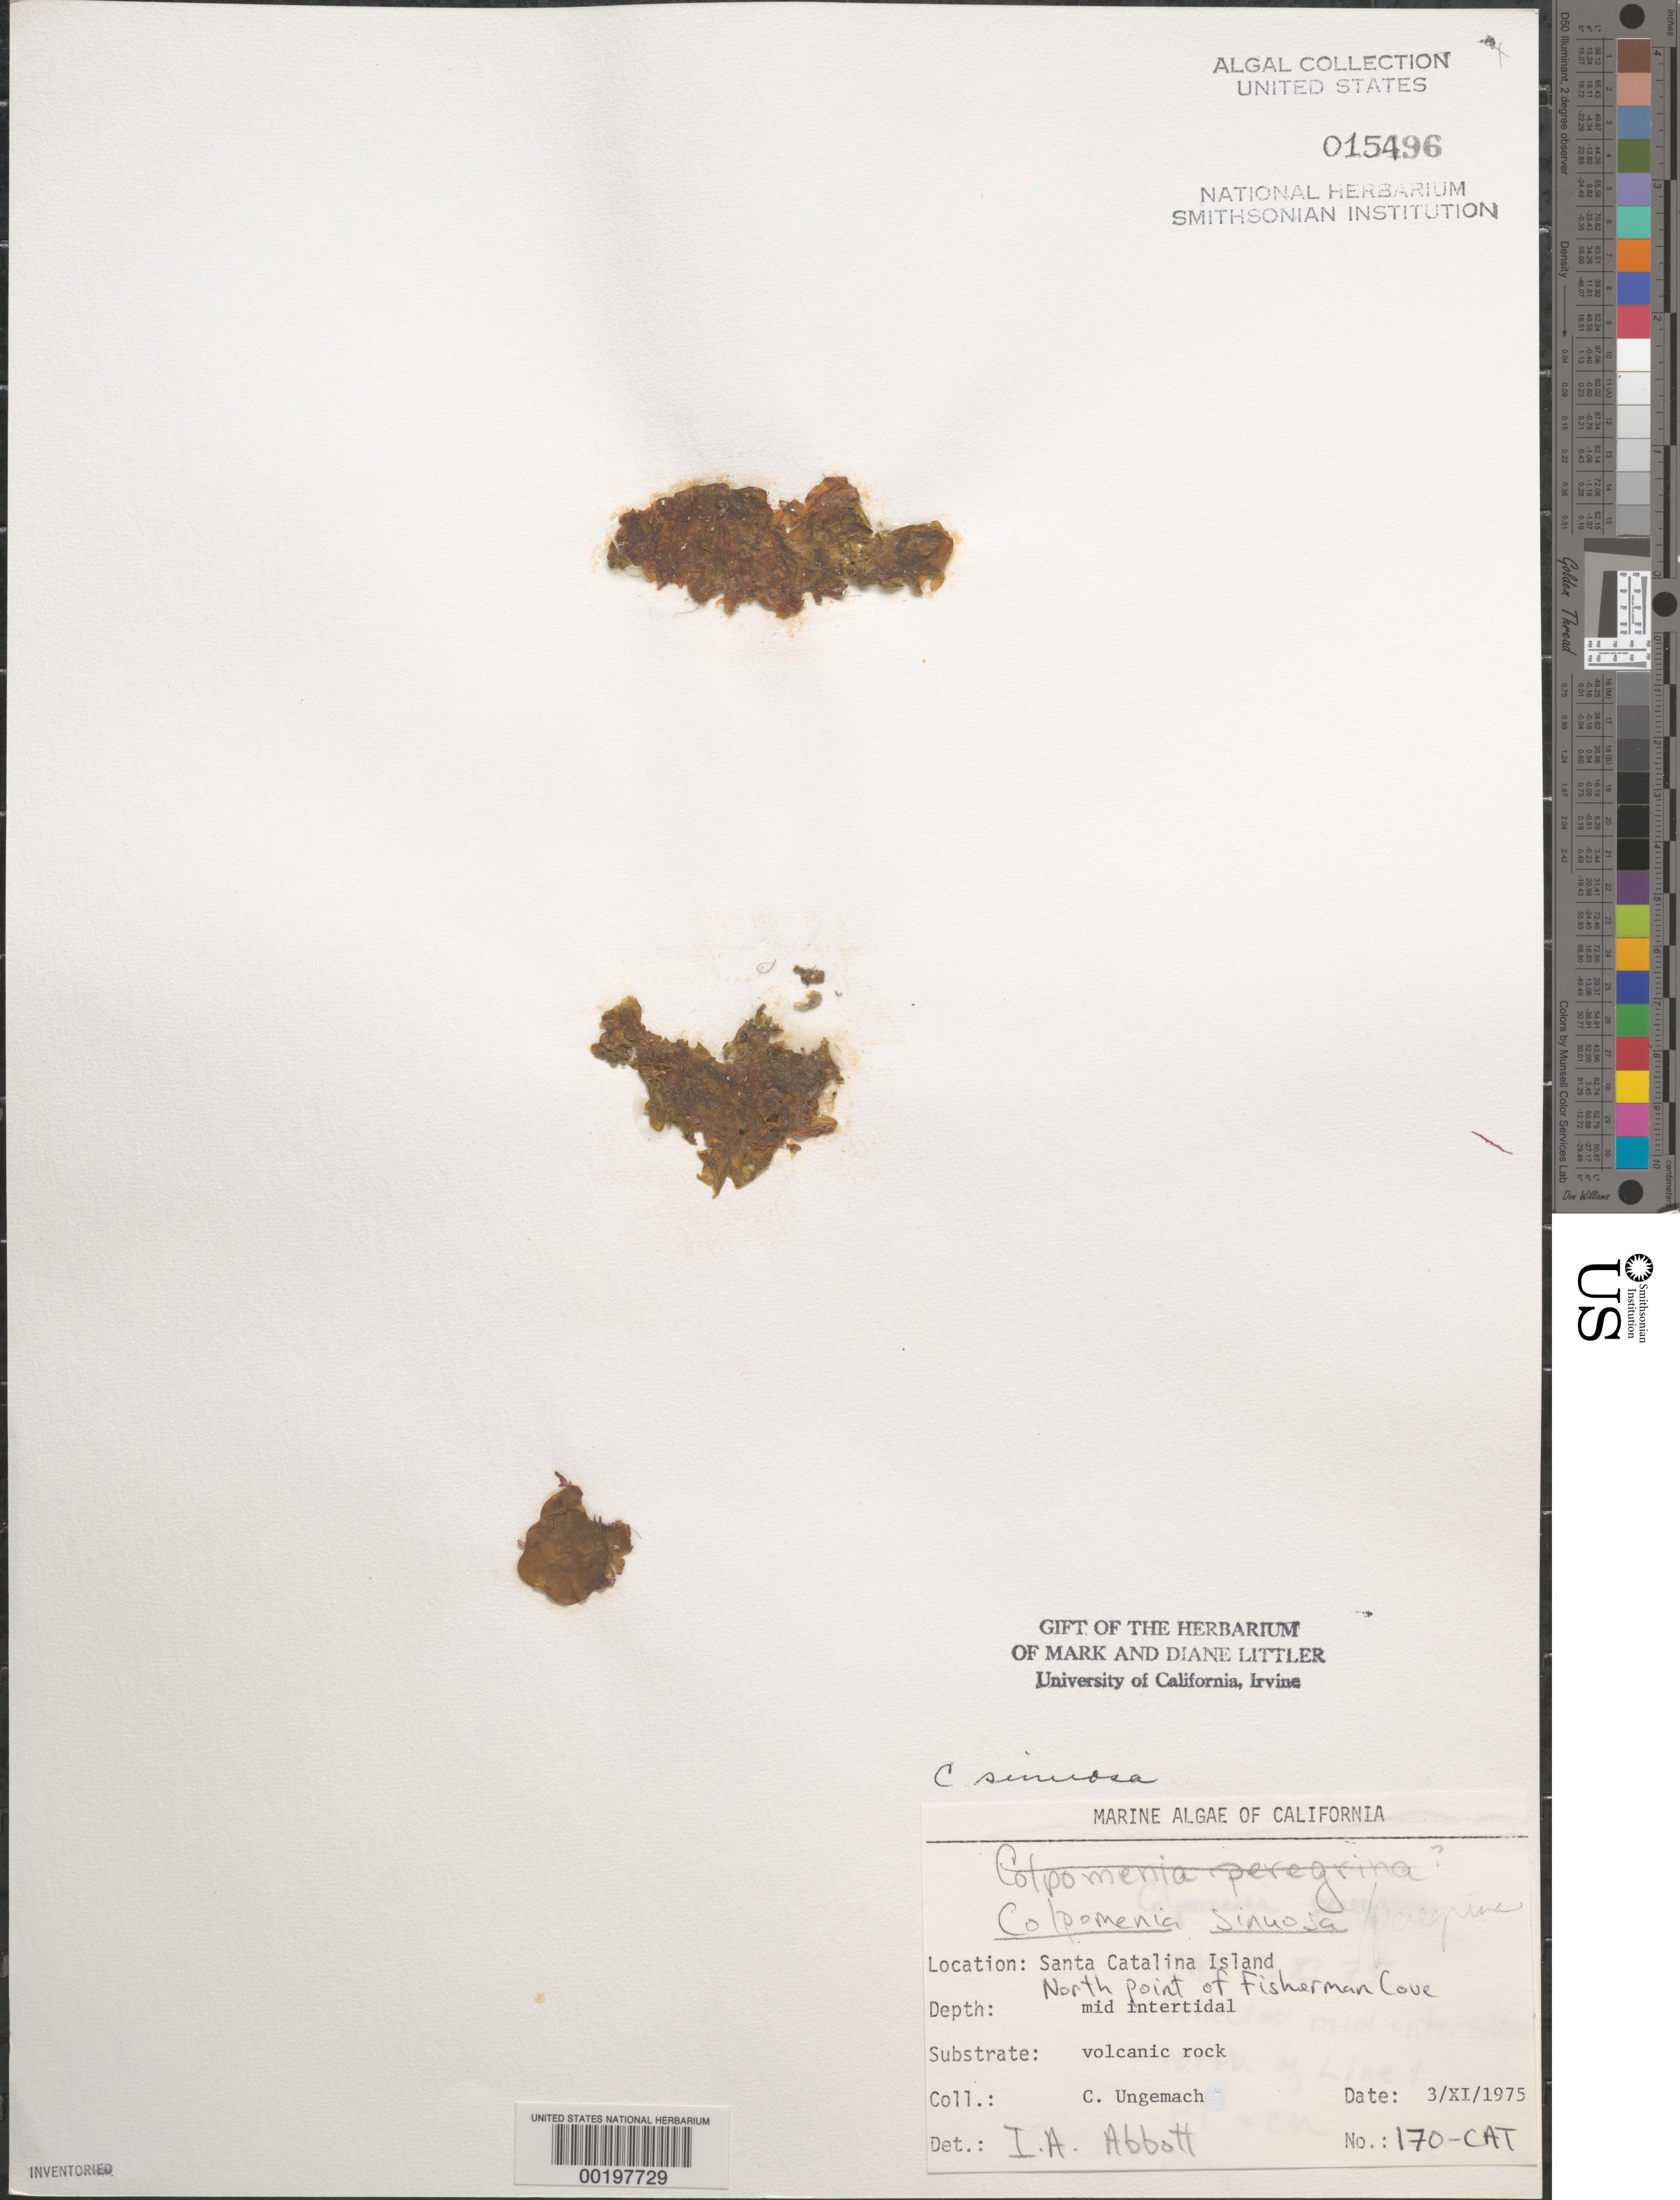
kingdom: Chromista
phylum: Ochrophyta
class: Phaeophyceae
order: Scytosiphonales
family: Scytosiphonaceae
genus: Colpomenia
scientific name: Colpomenia sinuosa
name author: (K. Mert. ex Roth) Derbes & Solier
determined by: Abbott, Isabella A.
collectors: C. Ungemach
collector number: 170-cat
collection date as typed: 03 Nov 1975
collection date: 1975-11-03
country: United States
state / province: California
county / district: Los Angeles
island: Santa Catalina Island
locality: Fisherman Cove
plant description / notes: BLM-SOCALBIGHT Rocky Intertidal Survey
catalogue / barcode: US 15496